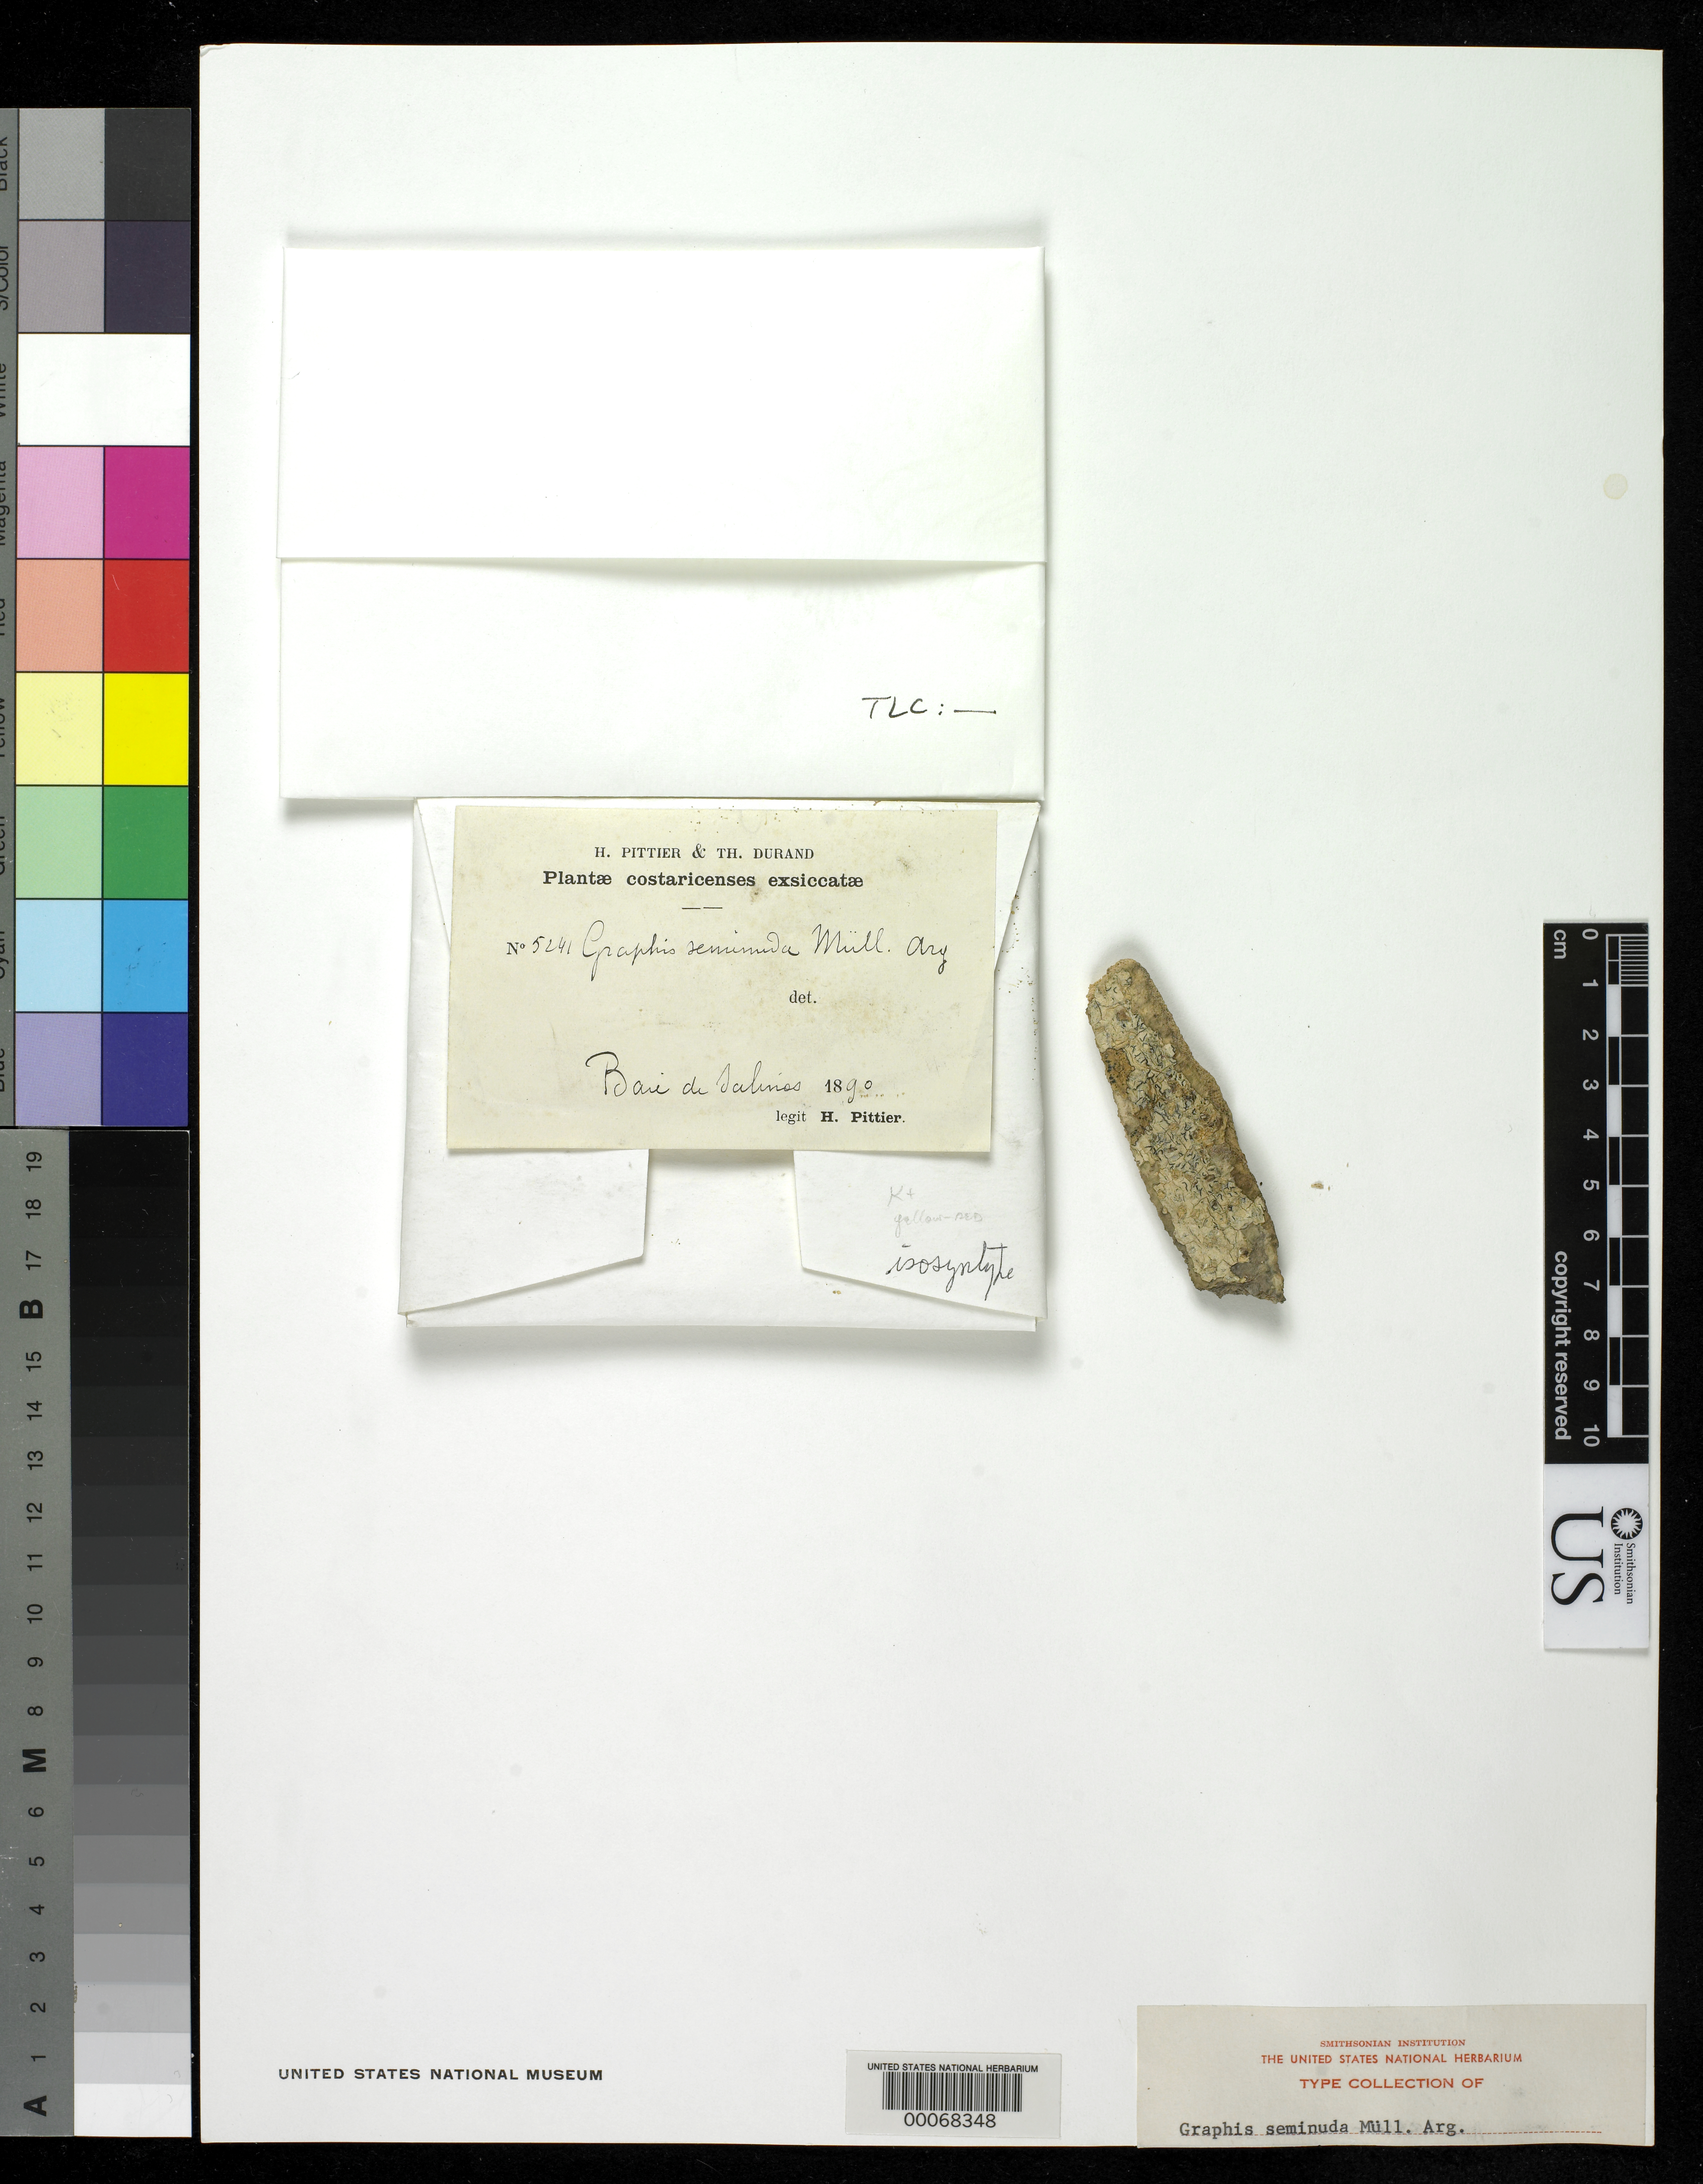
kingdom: Fungi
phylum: Ascomycota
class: Lecanoromycetes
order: Ostropales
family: Graphidaceae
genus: Graphis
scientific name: Graphis seminuda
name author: Müll. Arg.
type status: Isosyntype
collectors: H. F. Pittier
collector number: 5241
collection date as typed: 1890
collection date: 1890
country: Costa Rica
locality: Baie de Salinas